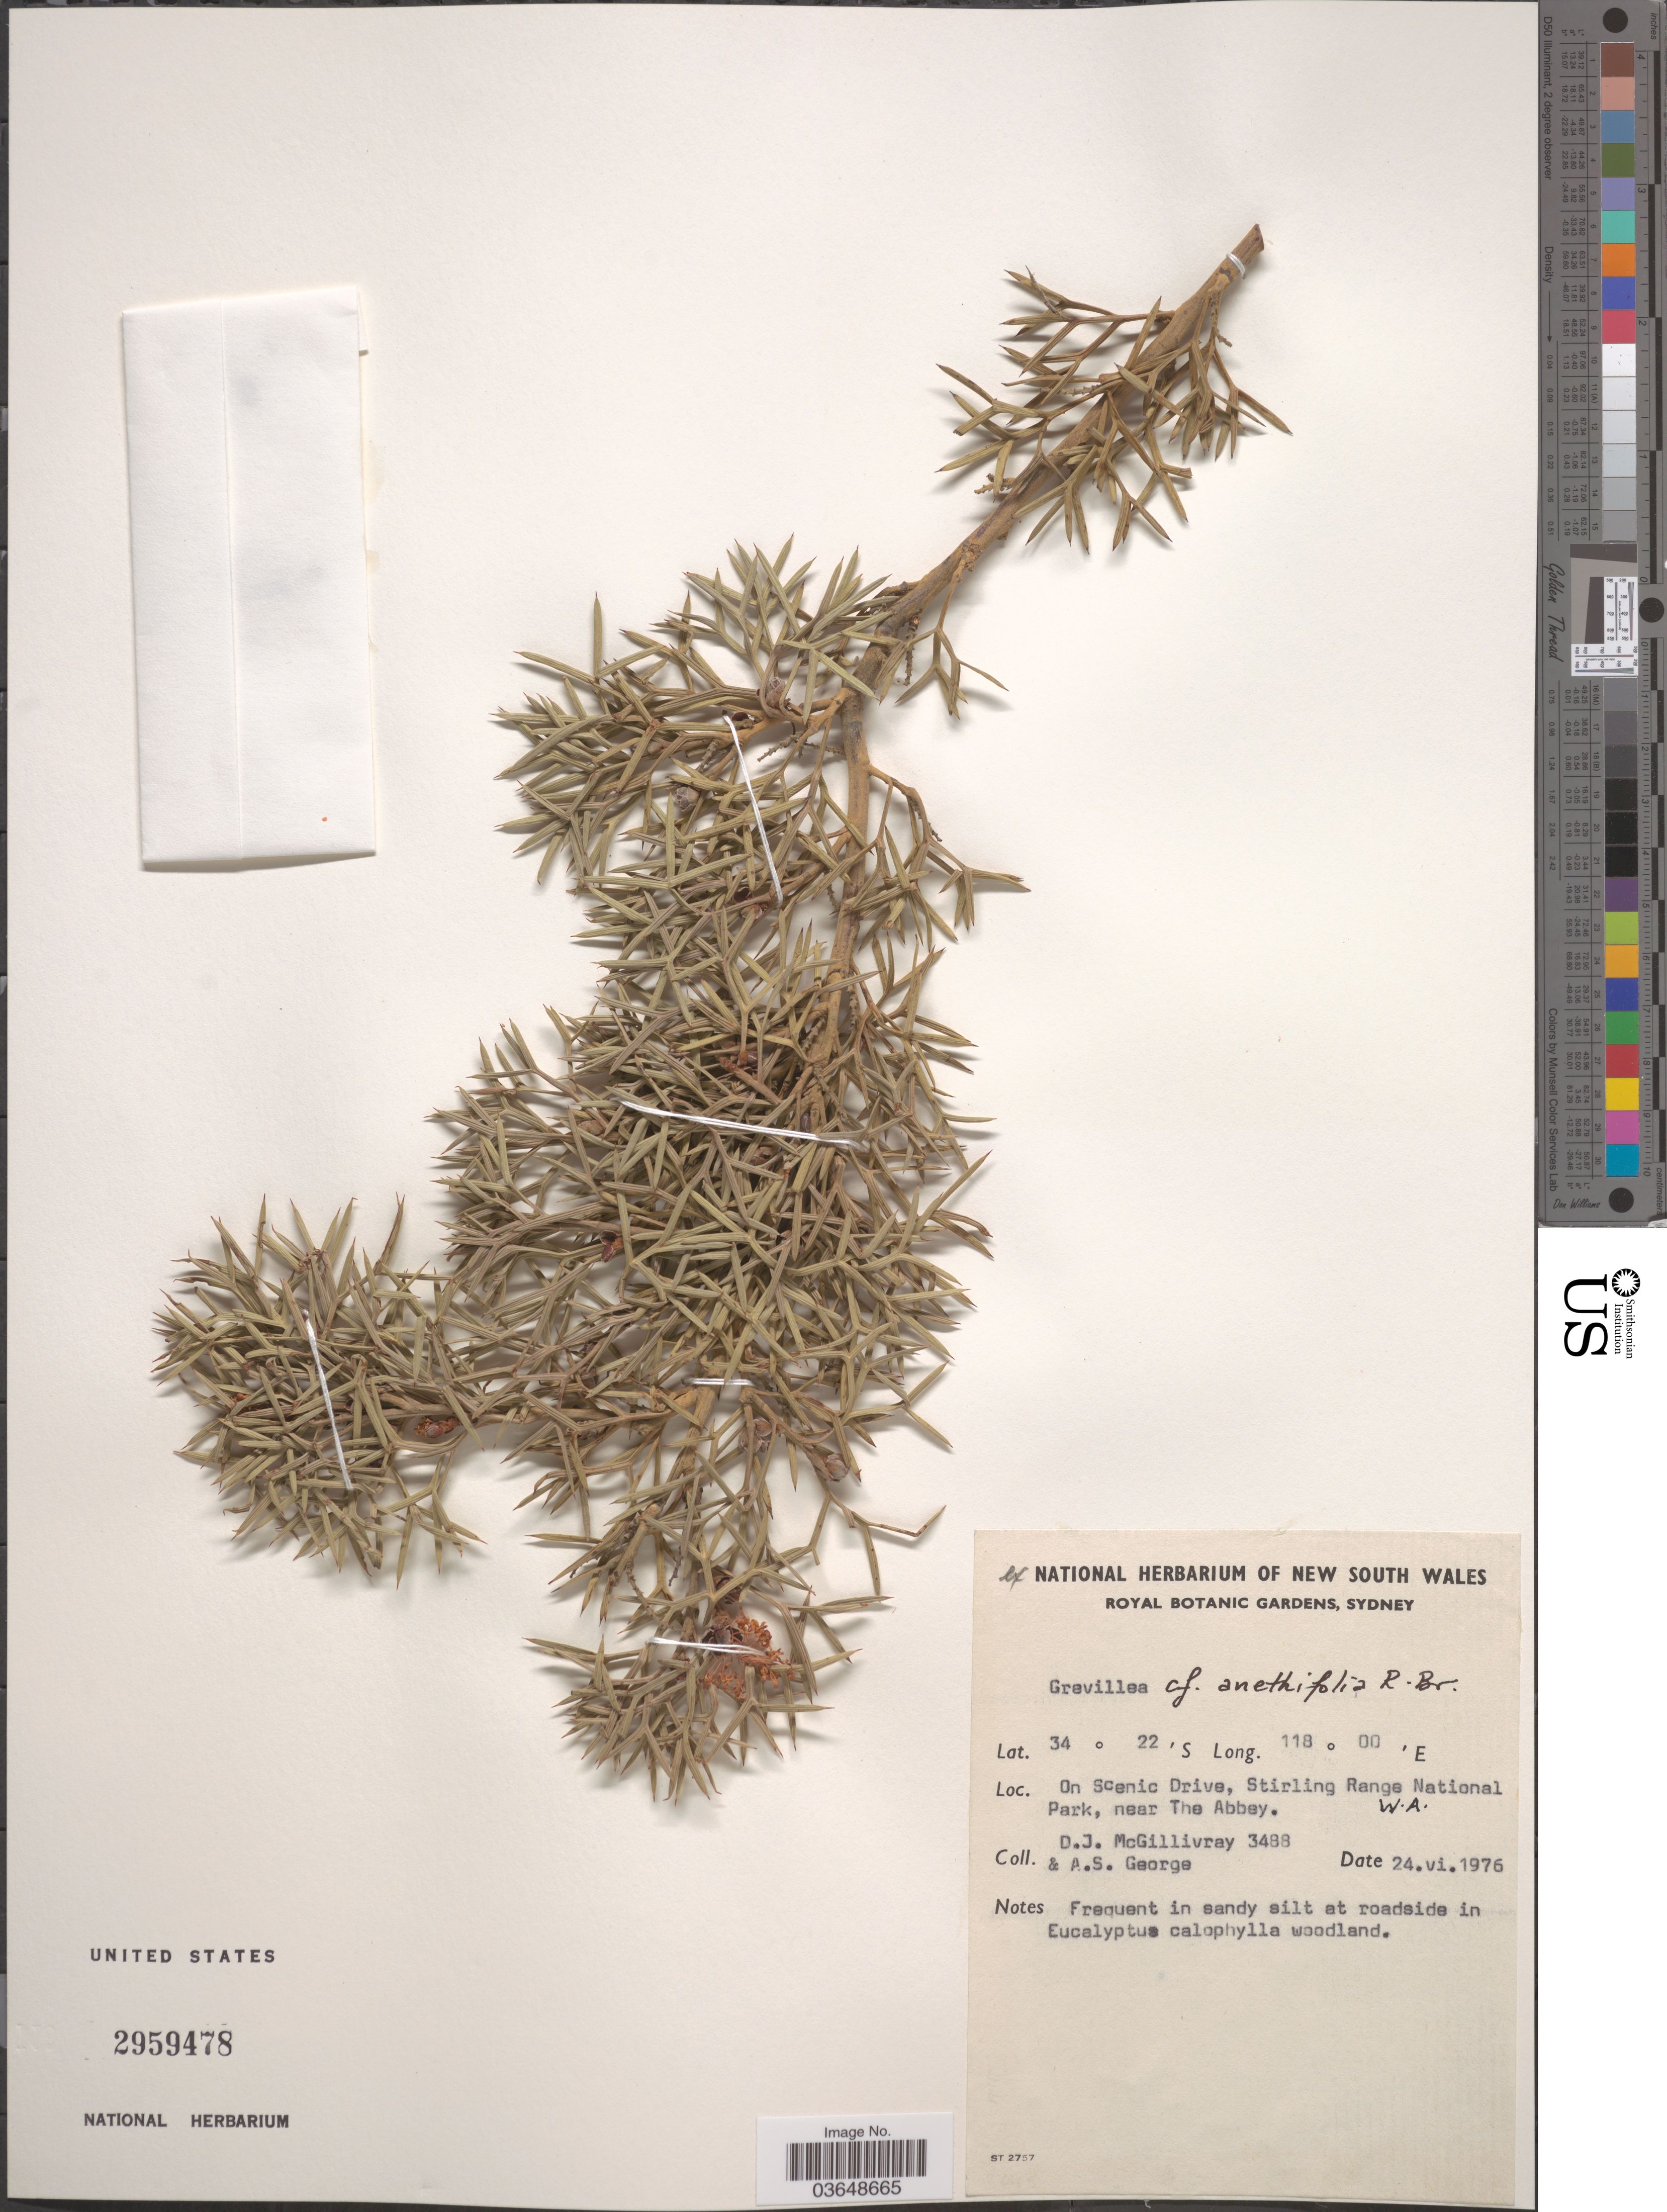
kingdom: Plantae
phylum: Tracheophyta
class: Magnoliopsida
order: Proteales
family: Proteaceae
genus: Grevillea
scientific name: Grevillea anethifolia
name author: R. Br.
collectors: D. J. McGillivray & A. S. George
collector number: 3488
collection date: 1976-06-24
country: Australia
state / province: Western Australia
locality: On Scenic Drive, Stirling Range National Park, near The Abbey.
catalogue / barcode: US 2959478